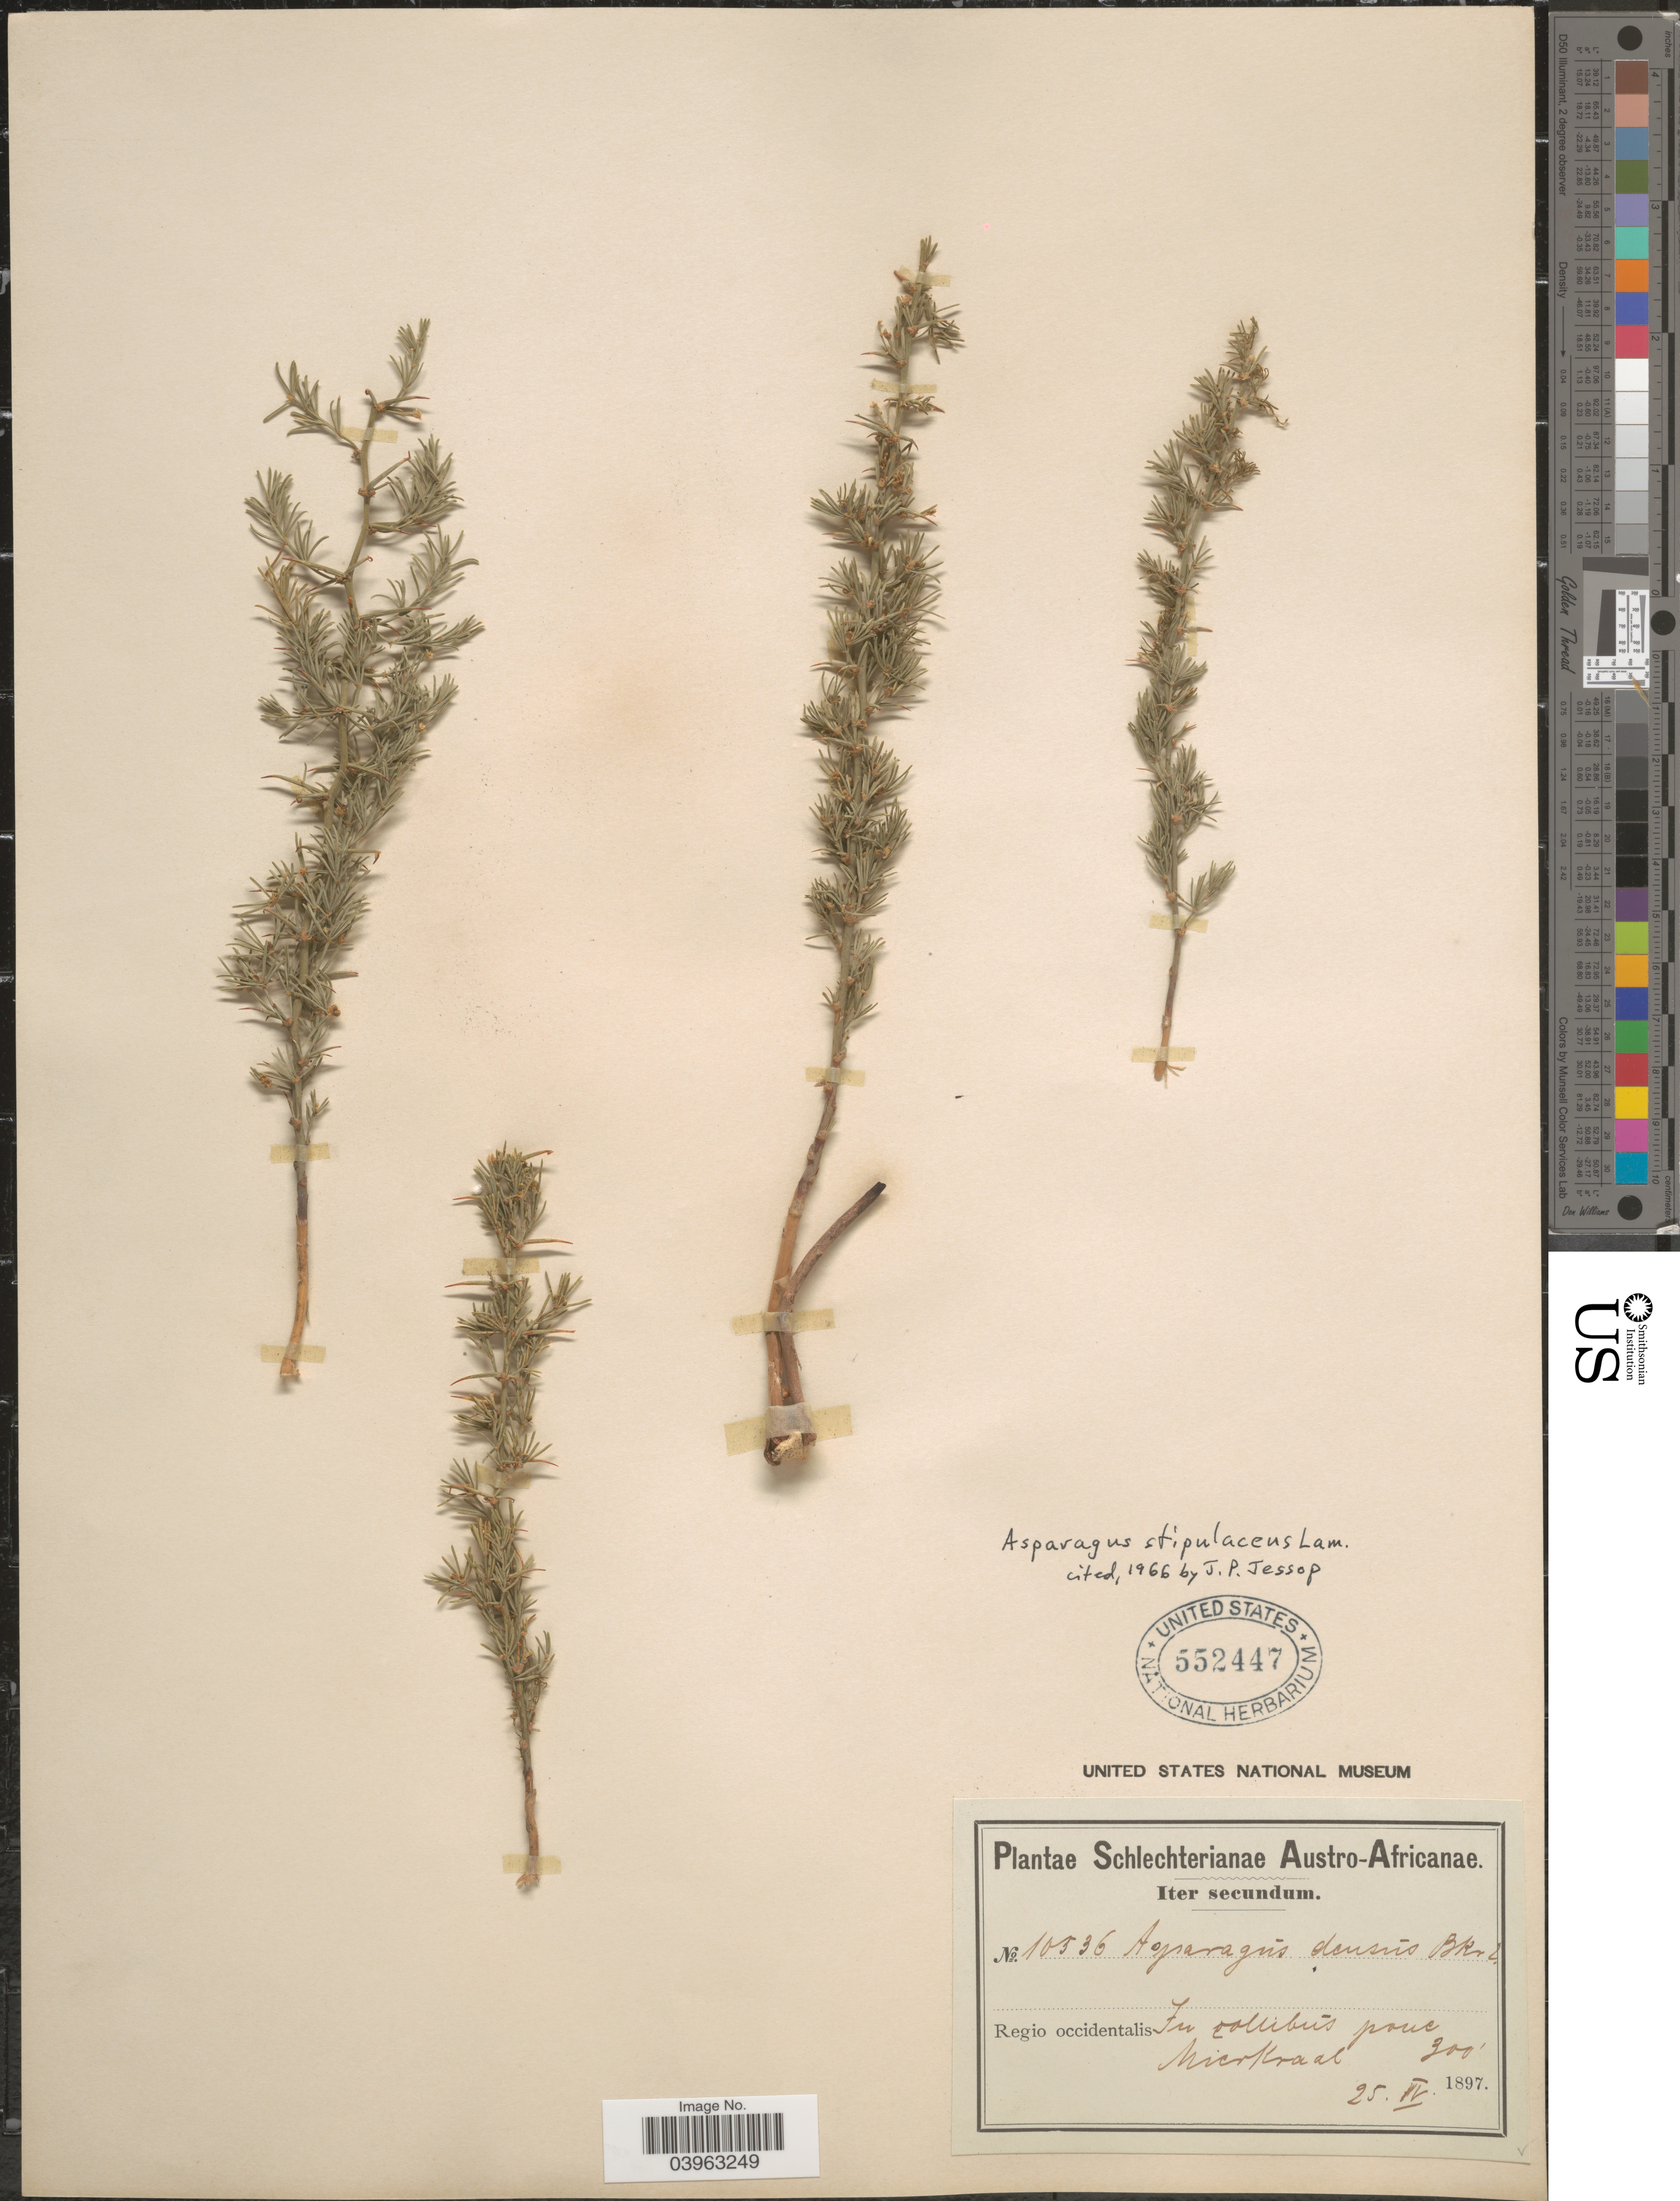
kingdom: Plantae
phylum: Tracheophyta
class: Liliopsida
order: Asparagales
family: Asparagaceae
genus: Asparagus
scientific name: Asparagus stipulaceus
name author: Lam.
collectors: Schlechter, --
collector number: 10536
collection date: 1897-04-25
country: South Africa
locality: Austro-Africanae. Regio occidentalis In collibus pone Mierkraal.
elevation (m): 91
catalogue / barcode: US 552447